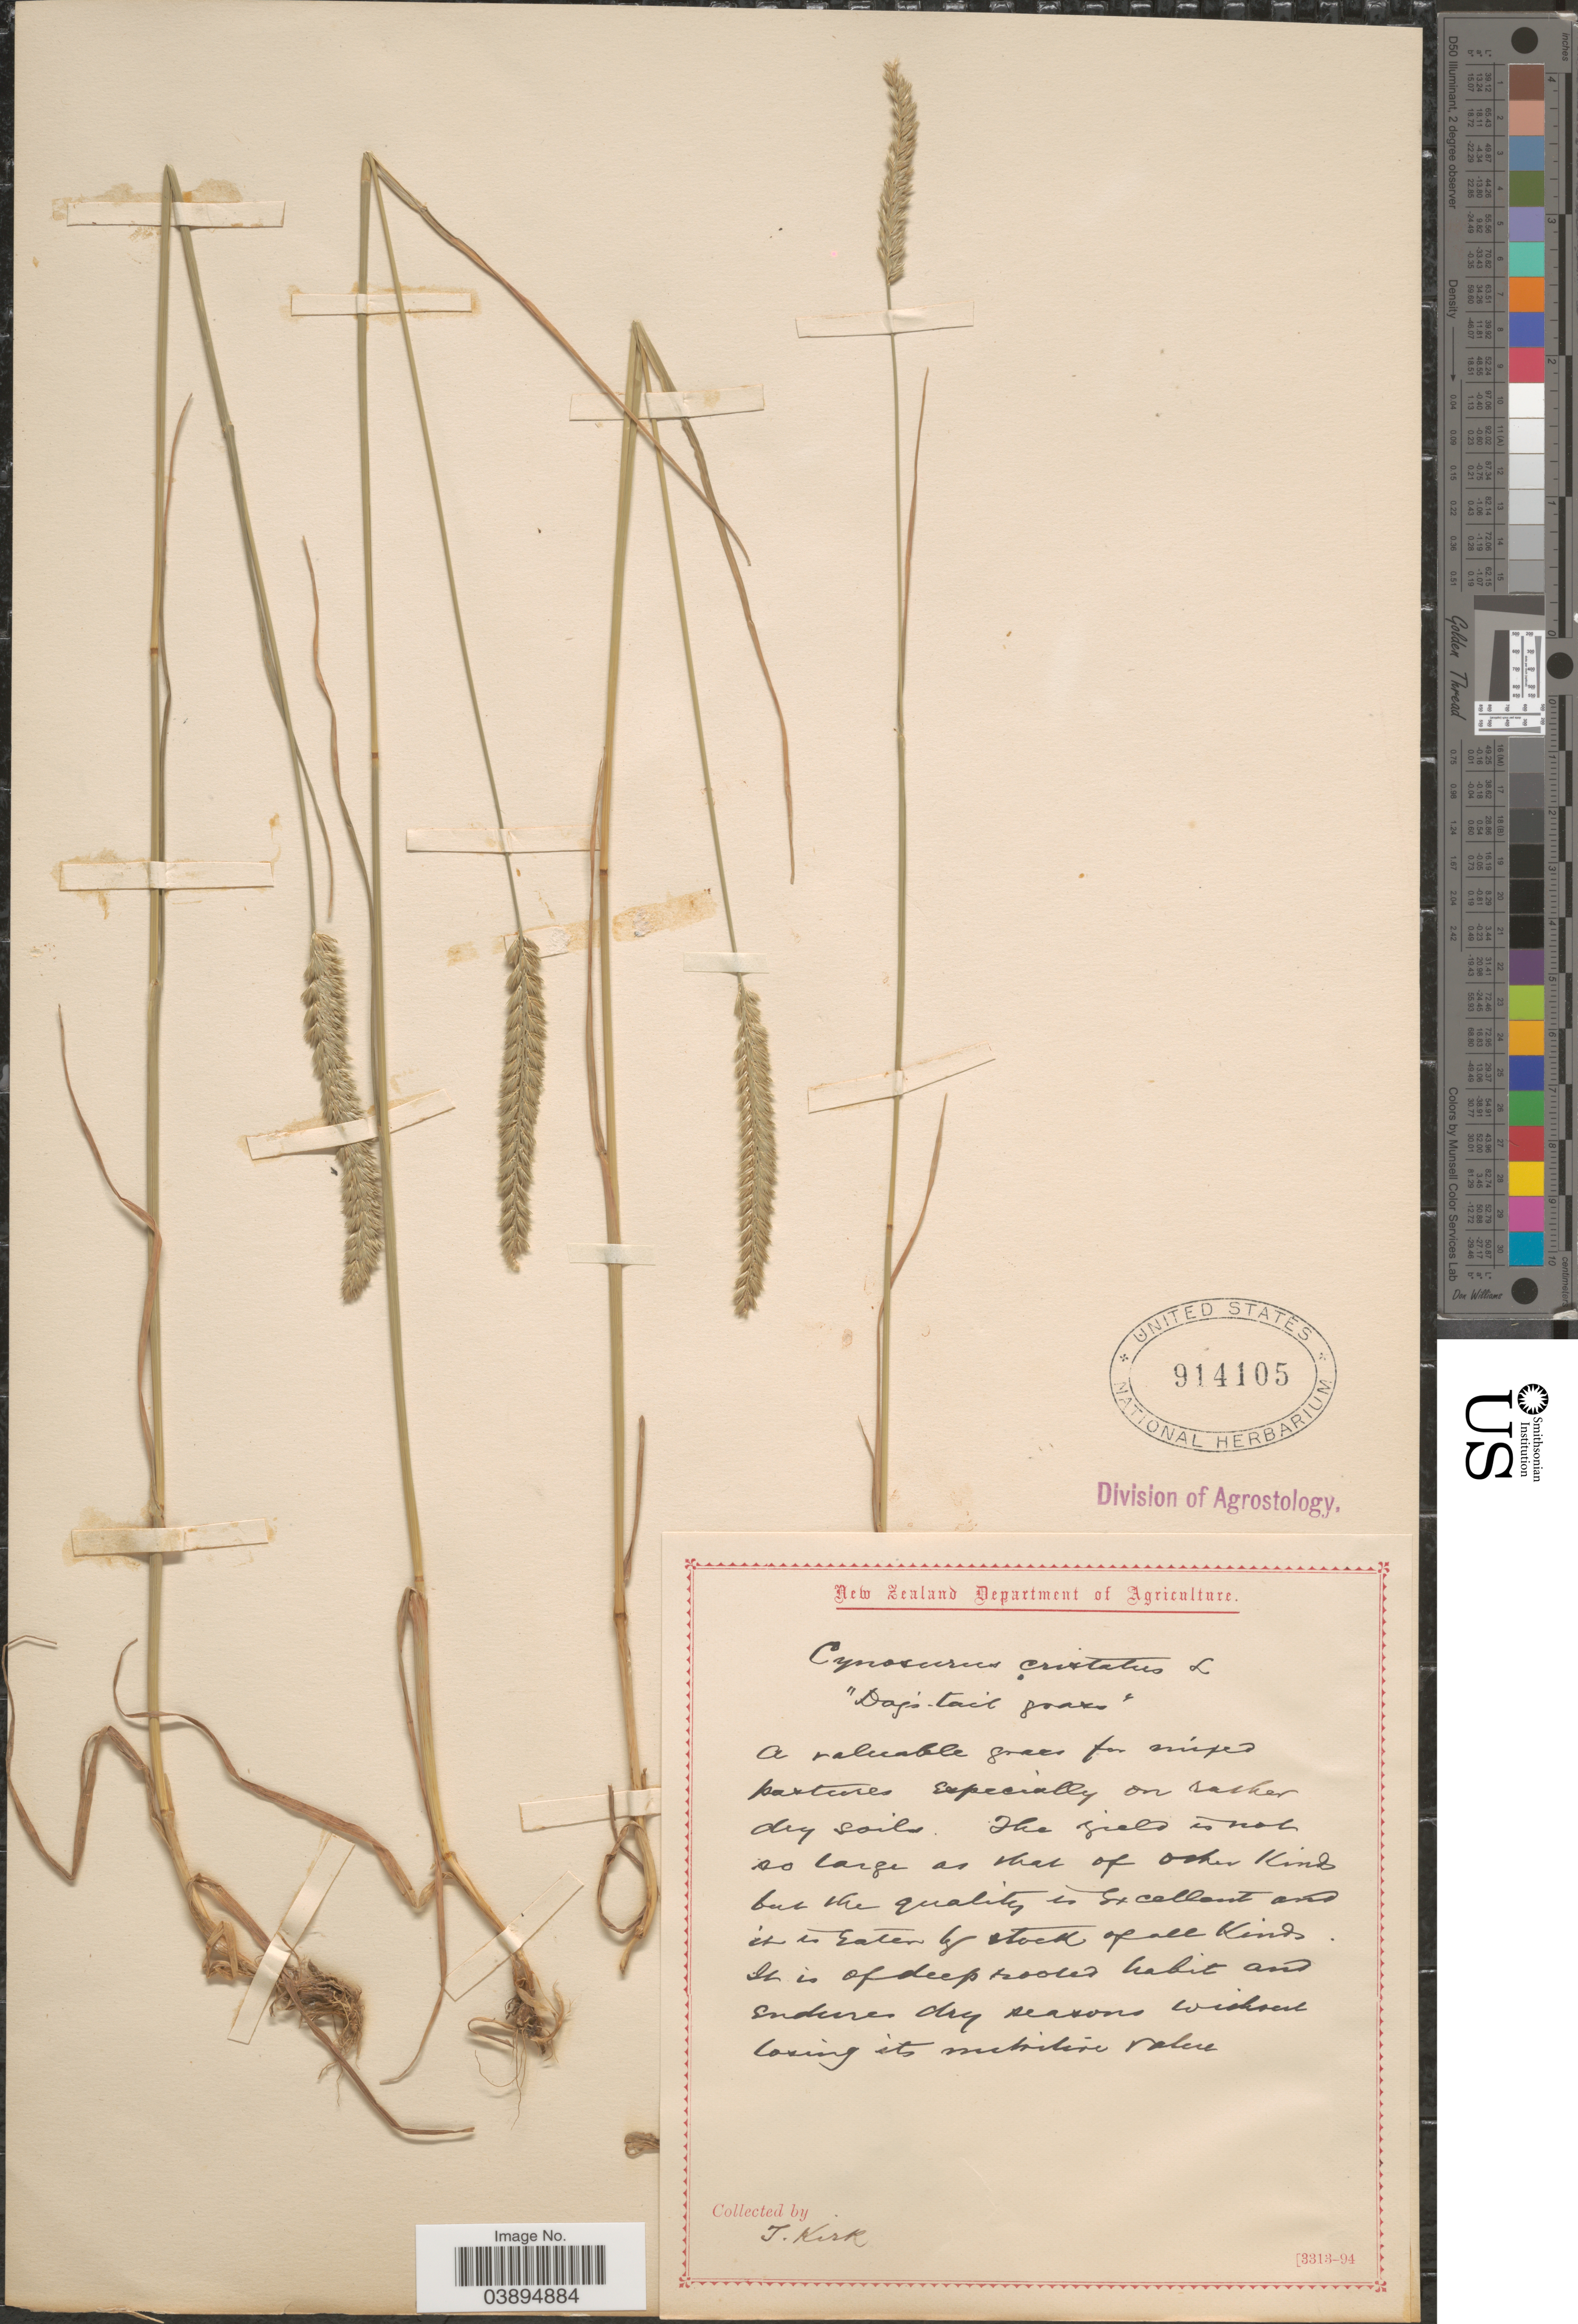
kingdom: Plantae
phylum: Tracheophyta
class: Liliopsida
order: Poales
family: Poaceae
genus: Cynosurus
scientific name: Cynosurus cristatus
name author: L.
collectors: T. Kirk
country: New Zealand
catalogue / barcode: US 914105